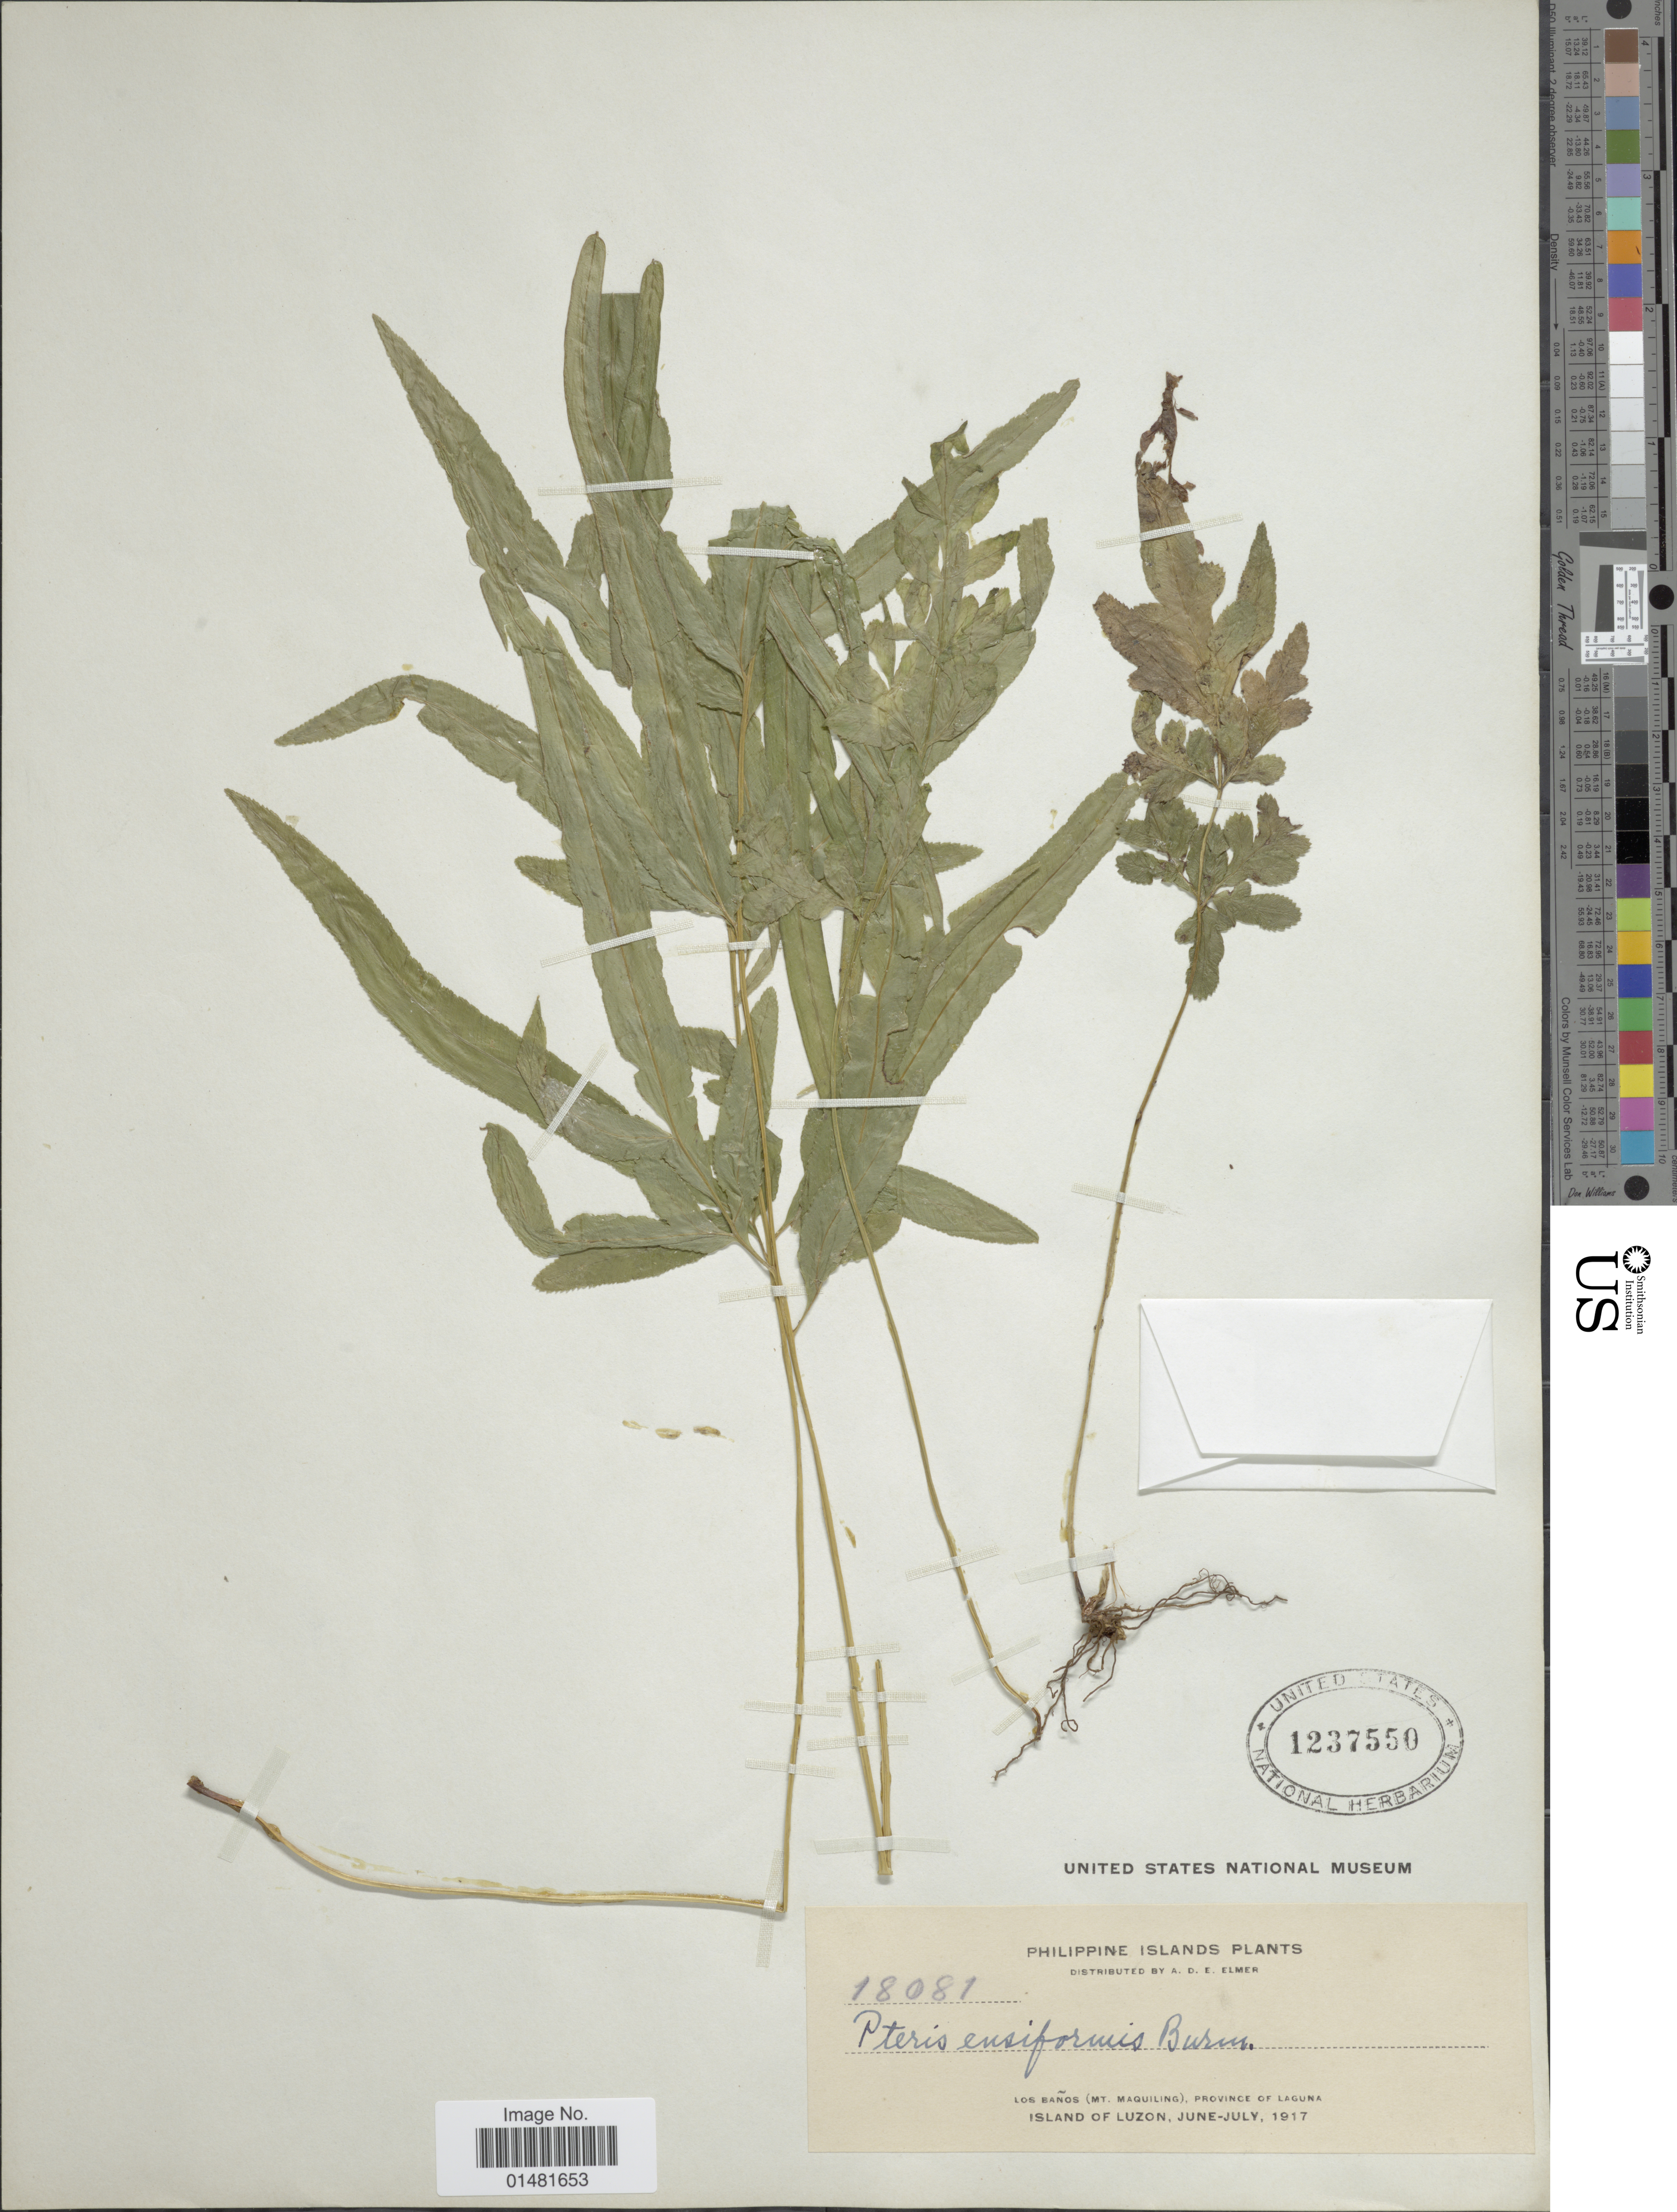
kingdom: Plantae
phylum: Tracheophyta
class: Polypodiopsida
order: Polypodiales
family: Pteridaceae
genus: Pteris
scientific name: Pteris ensiformis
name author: Burm. f.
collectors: A. D. E. Elmer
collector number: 18081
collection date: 1917-06/1917-07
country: Philippines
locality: Philippine Islands, Los Baños (Mt. Maquiling), Province of Laguna, Island of Luzon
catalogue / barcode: US 1237550